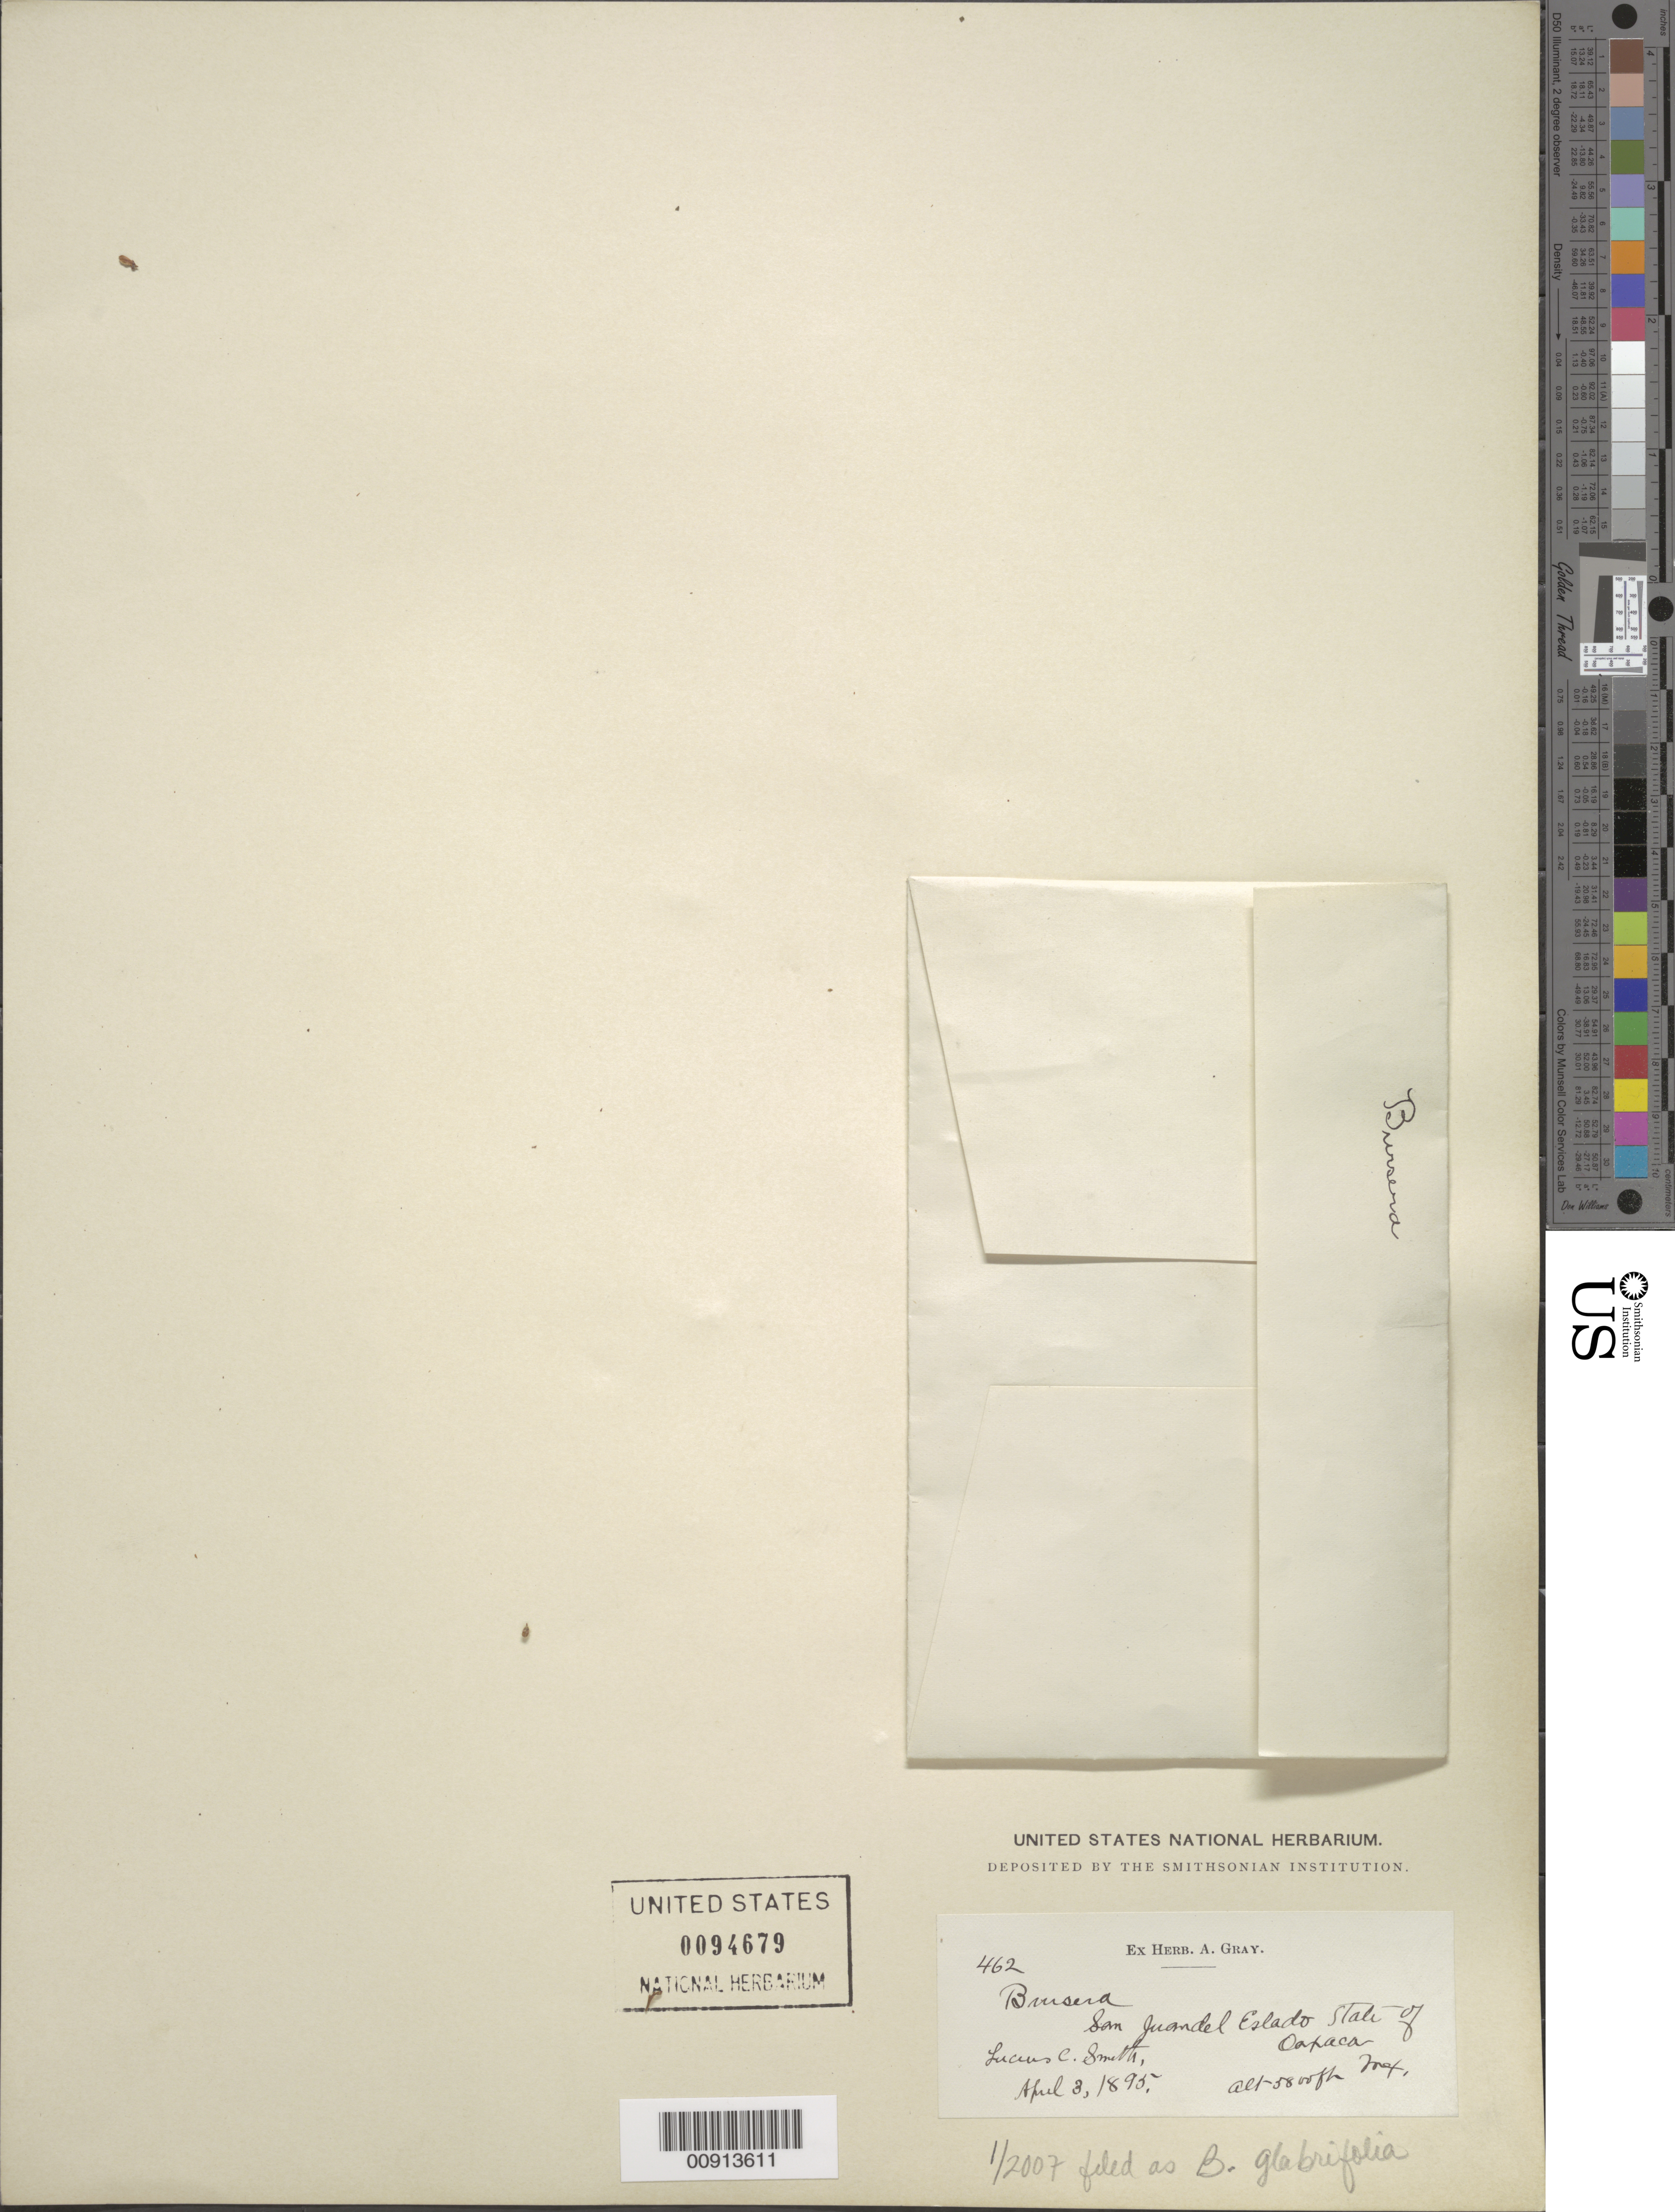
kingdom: Plantae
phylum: Tracheophyta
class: Magnoliopsida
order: Sapindales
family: Burseraceae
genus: Bursera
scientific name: Bursera glabrifolia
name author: (Kunth) Engl.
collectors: L. C. Smith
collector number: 462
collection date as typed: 03 Apr 1895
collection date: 1895-04-03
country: Mexico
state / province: Oaxaca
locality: San Juan del Estado, State of Oaxaca.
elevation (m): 1768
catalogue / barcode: US 94679